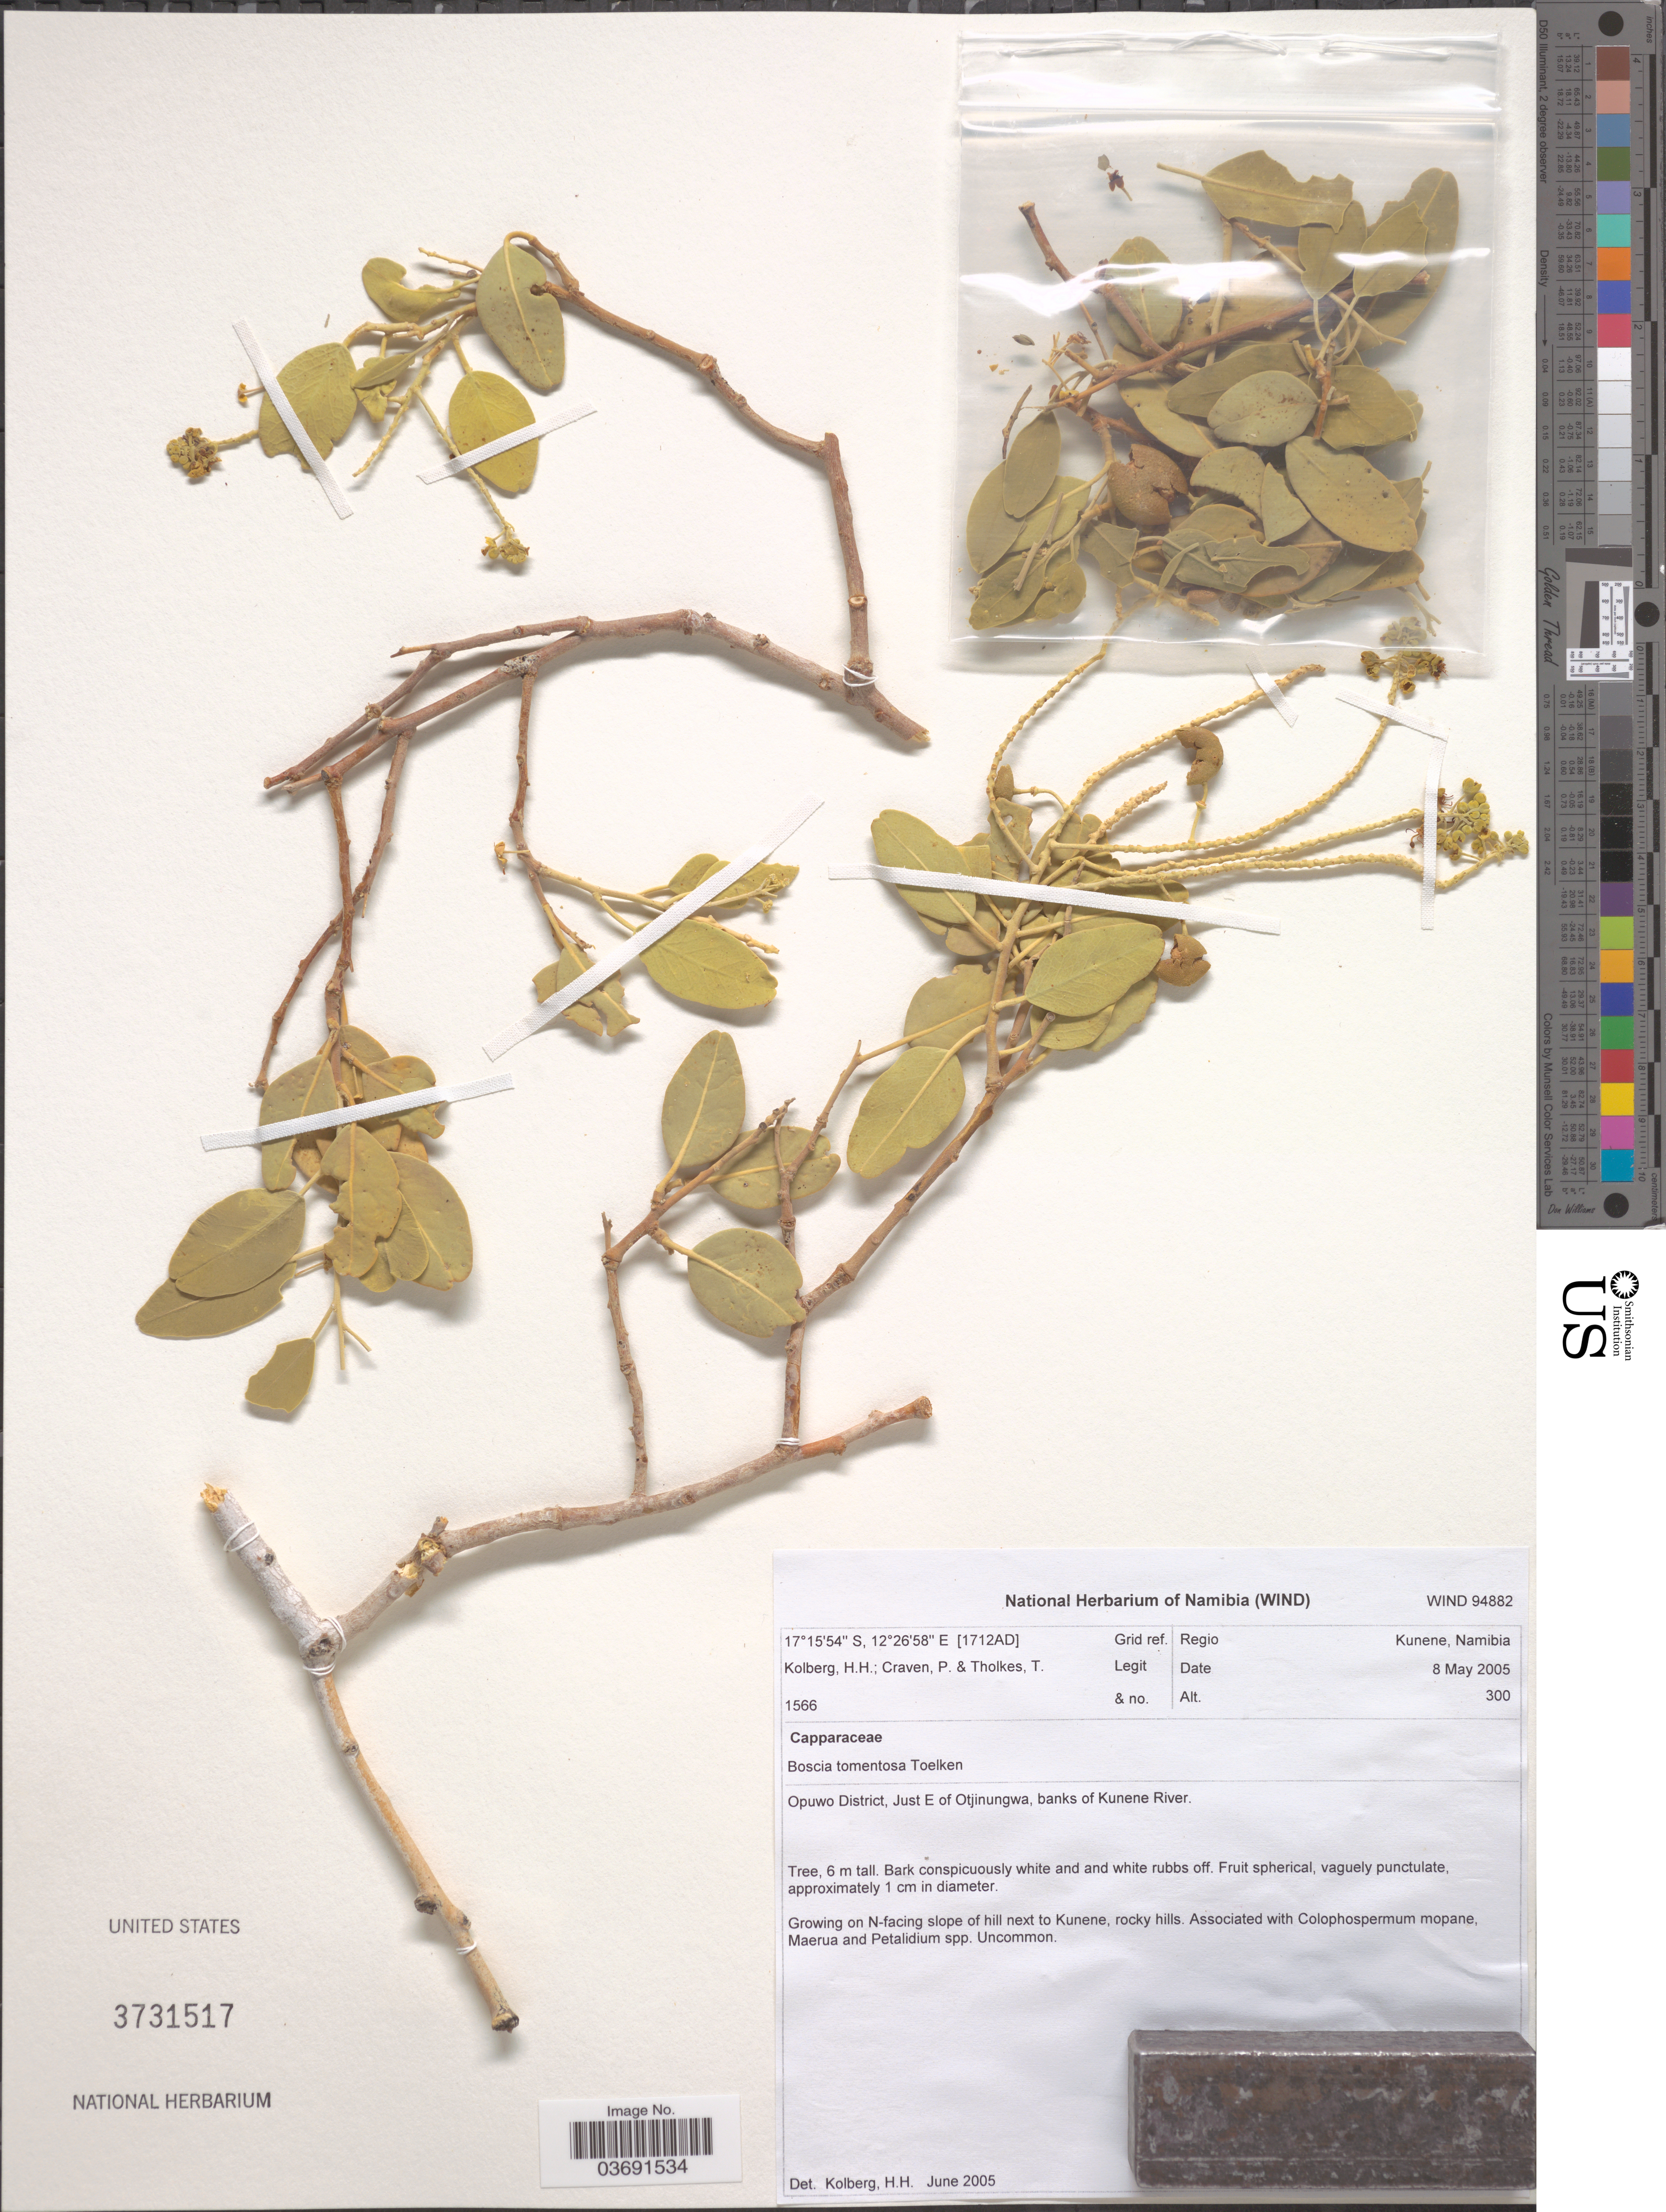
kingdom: Plantae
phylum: Tracheophyta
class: Magnoliopsida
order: Brassicales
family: Capparaceae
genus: Boscia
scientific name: Boscia tomentosa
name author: Toelken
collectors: H. H. Kolberg, P. Craven & T. Tholkes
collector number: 1566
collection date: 2005-05-08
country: Namibia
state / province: Kunene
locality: Grid ref. [1712AD]. Regio Kunene. Opuwo District, Just E of Otjinungwa, banks of Kunene River.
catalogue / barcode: US 3731517